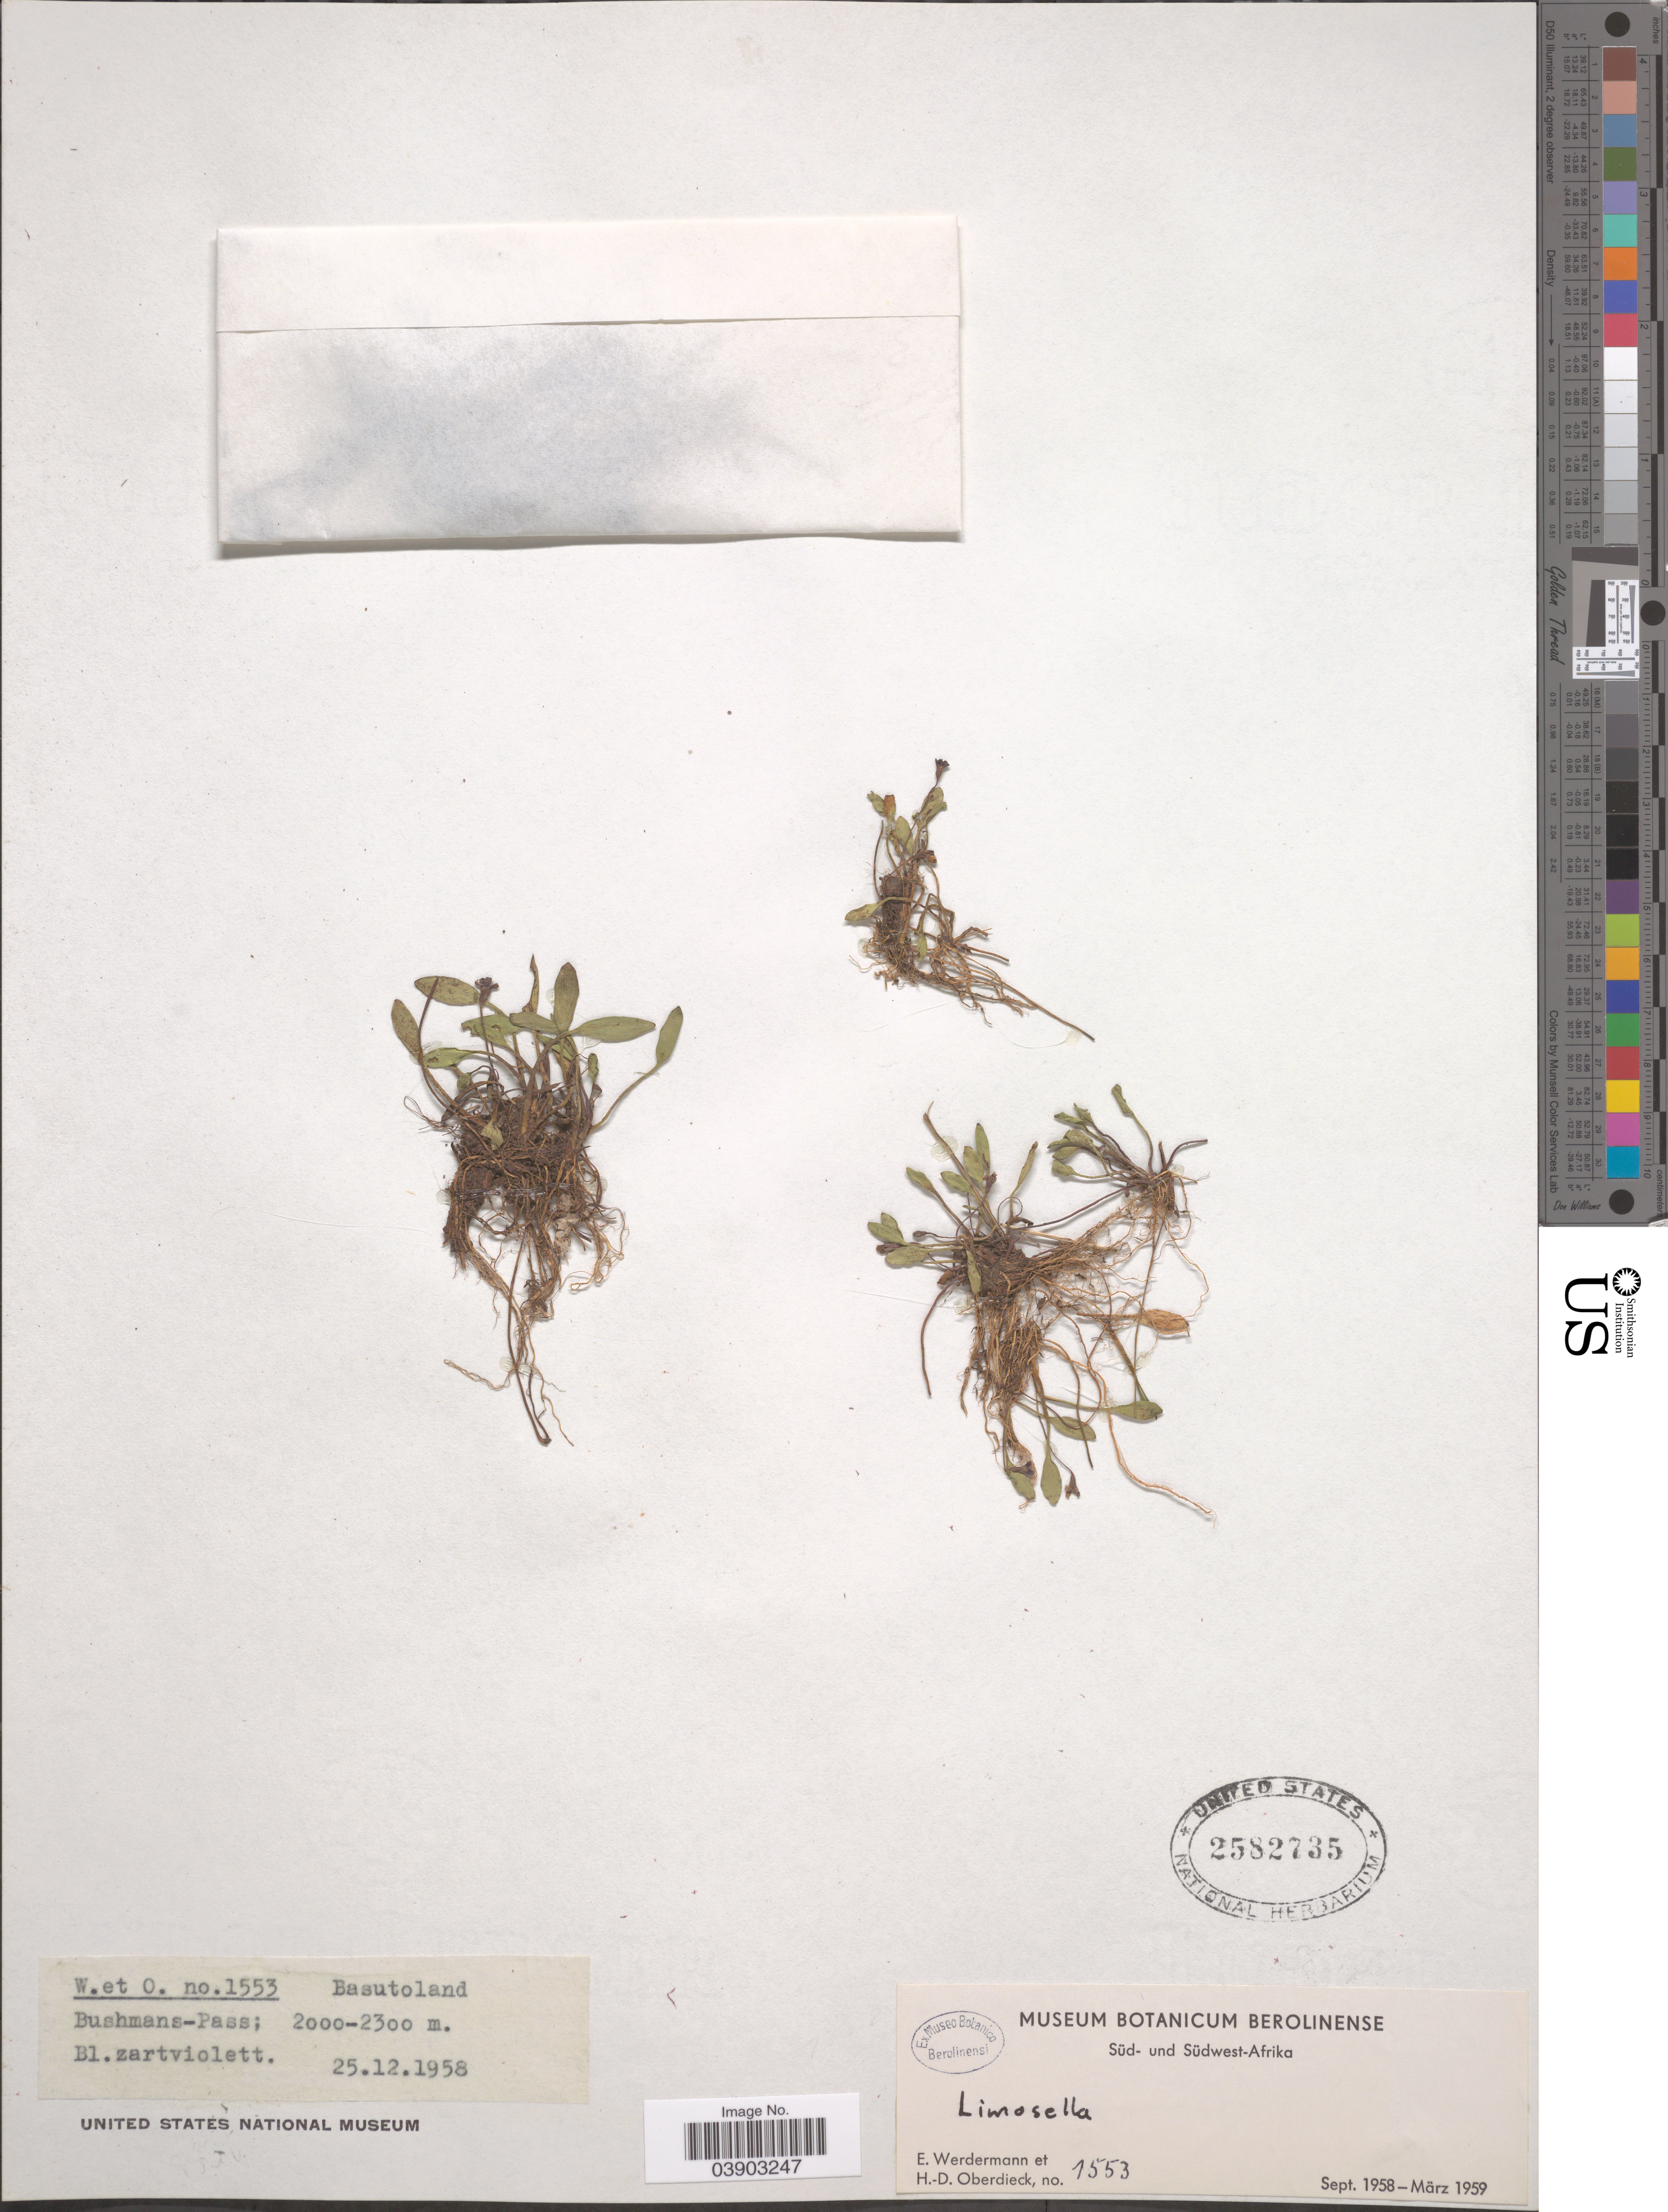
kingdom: Plantae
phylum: Tracheophyta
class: Magnoliopsida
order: Lamiales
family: Scrophulariaceae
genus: Limosella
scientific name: Limosella sp.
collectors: E. Werdermann & H. Oberdieck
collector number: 1553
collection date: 1958-12-25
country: Lesotho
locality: Basutoland. Bushmans-Pass.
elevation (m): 2000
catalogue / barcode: US 2582735